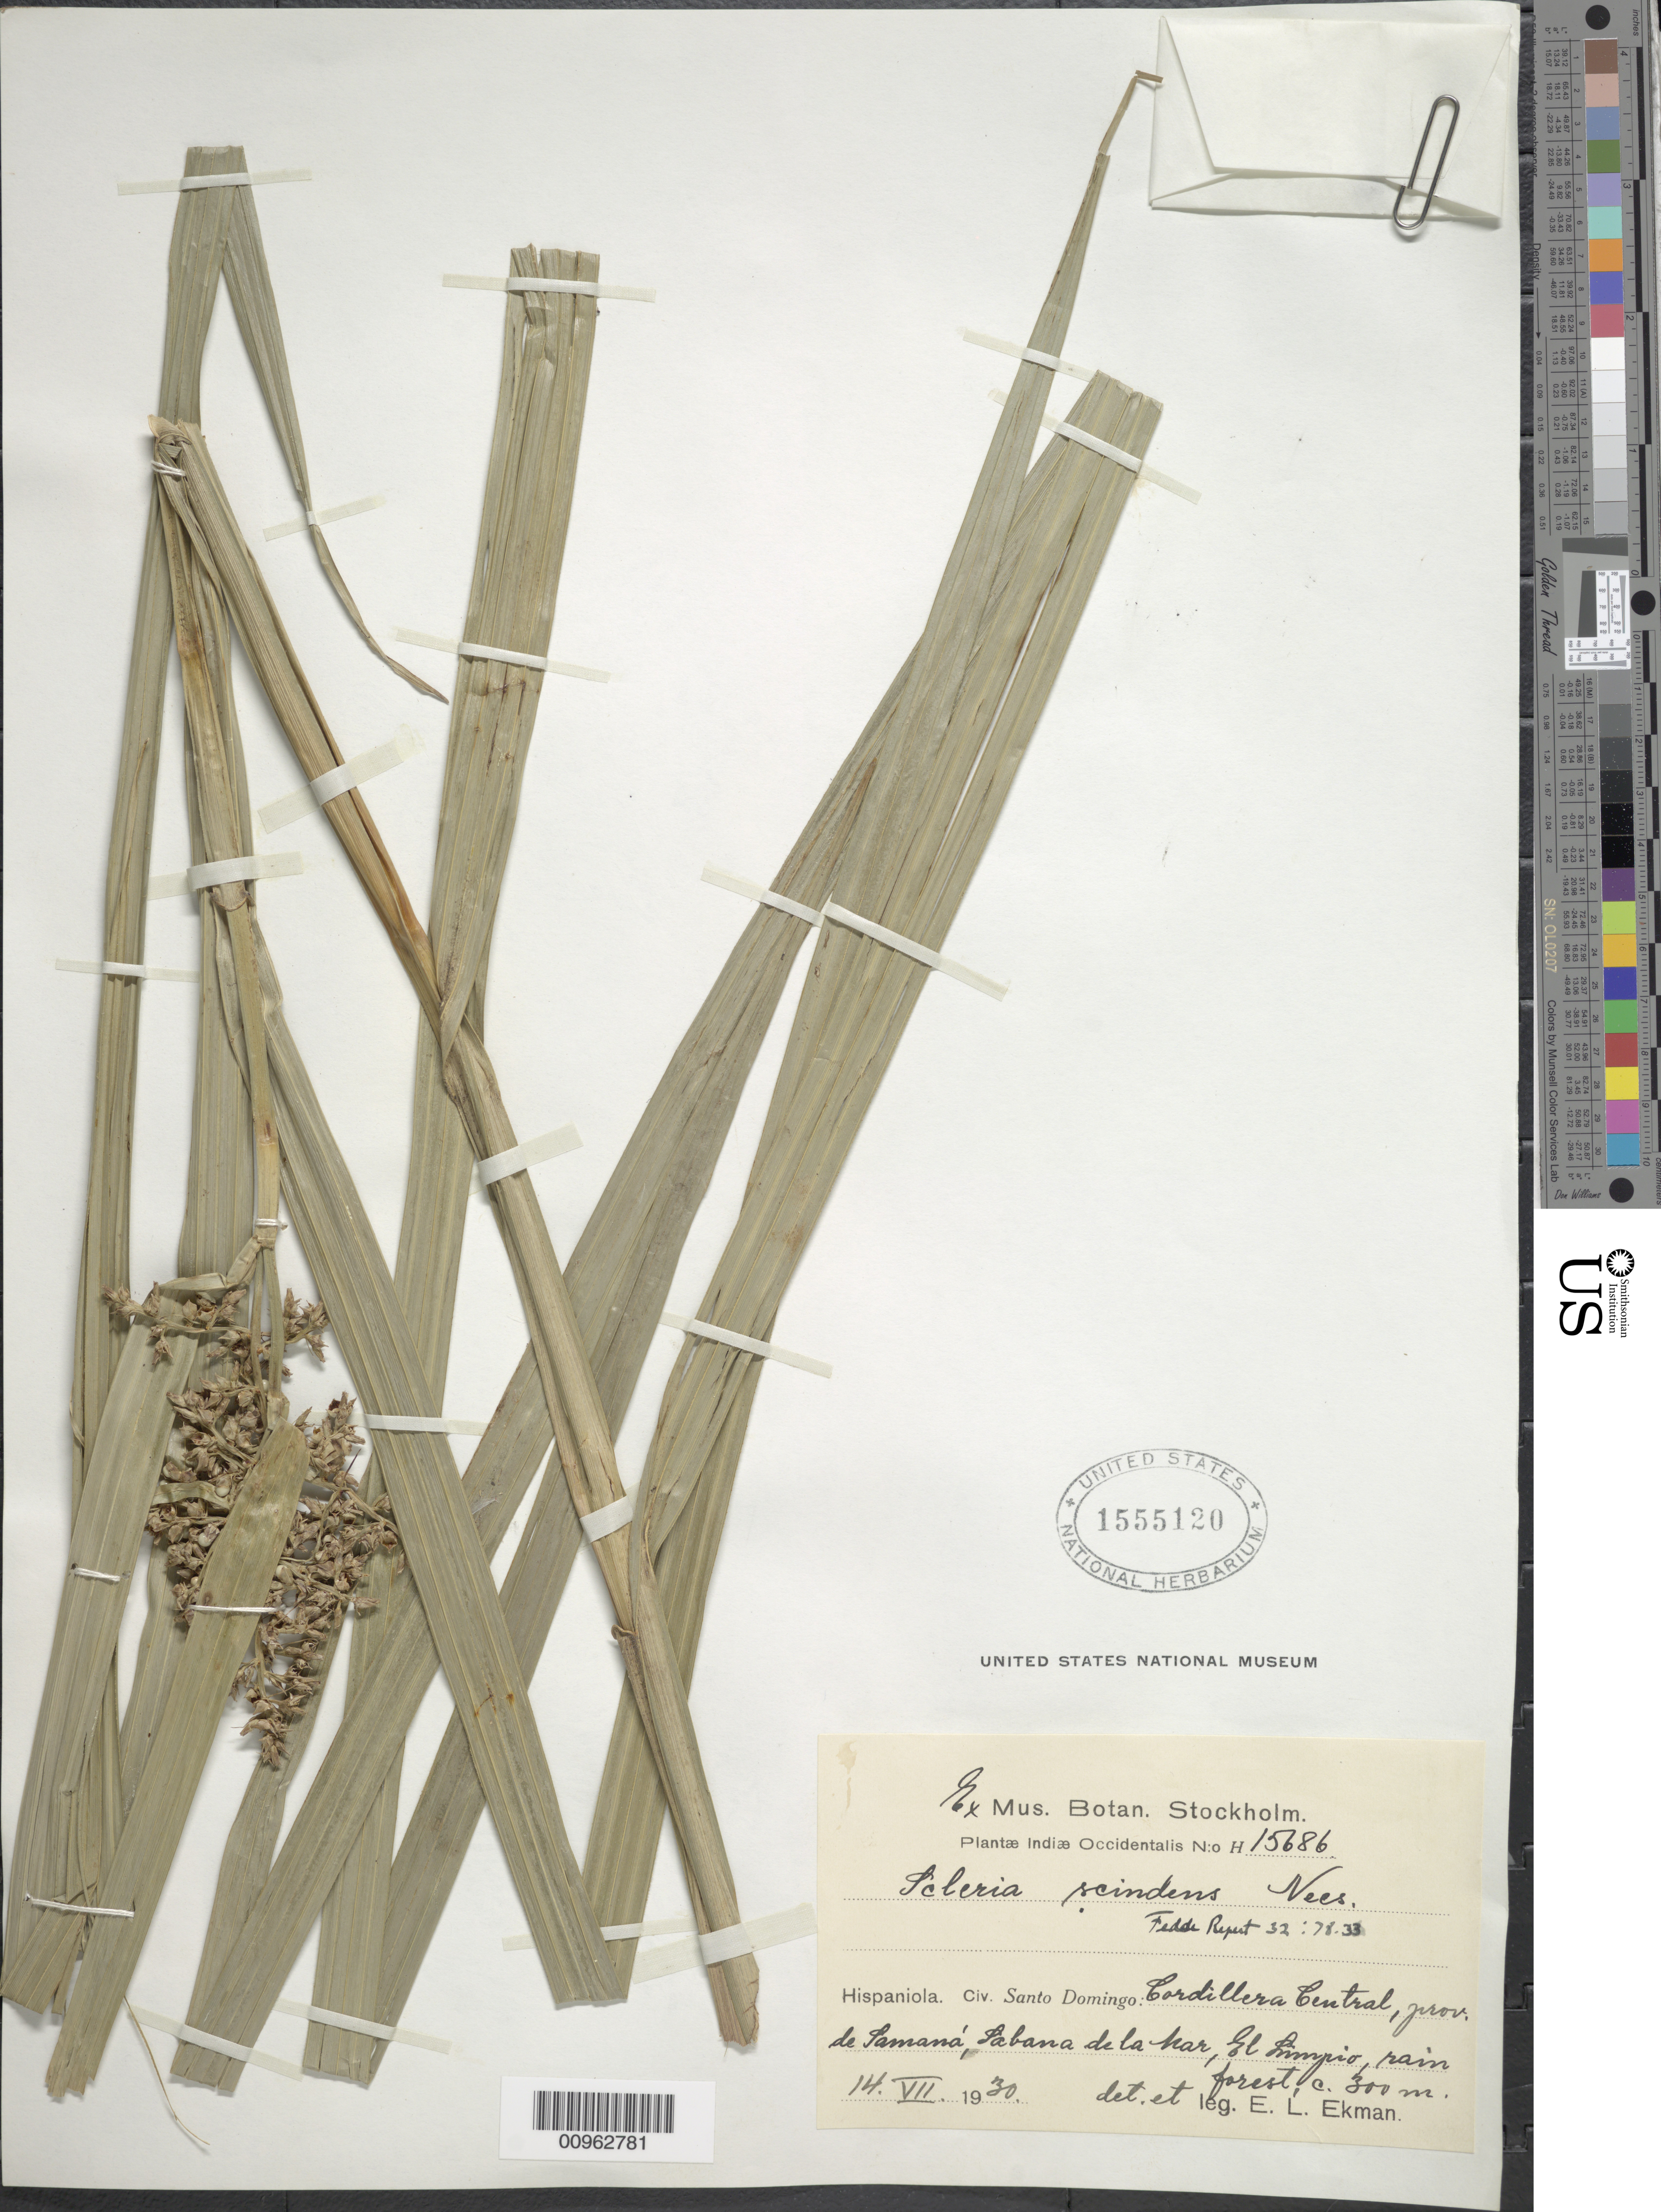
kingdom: Plantae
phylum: Tracheophyta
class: Liliopsida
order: Poales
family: Cyperaceae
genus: Scleria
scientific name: Scleria chlorantha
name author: Boeckeler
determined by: Strong, Mark T., (BOT), Smithsonian Institution - National Museum of Natural History (UNITED STATES)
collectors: E. L. Ekman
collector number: H 15686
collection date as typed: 14 Jul 1930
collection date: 1930-07-14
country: Dominican Republic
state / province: Samaná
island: Hispaniola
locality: Cordillera Central, Sabana de la Mar, El "Limpio"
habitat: Rainforest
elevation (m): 300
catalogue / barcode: US 1555120